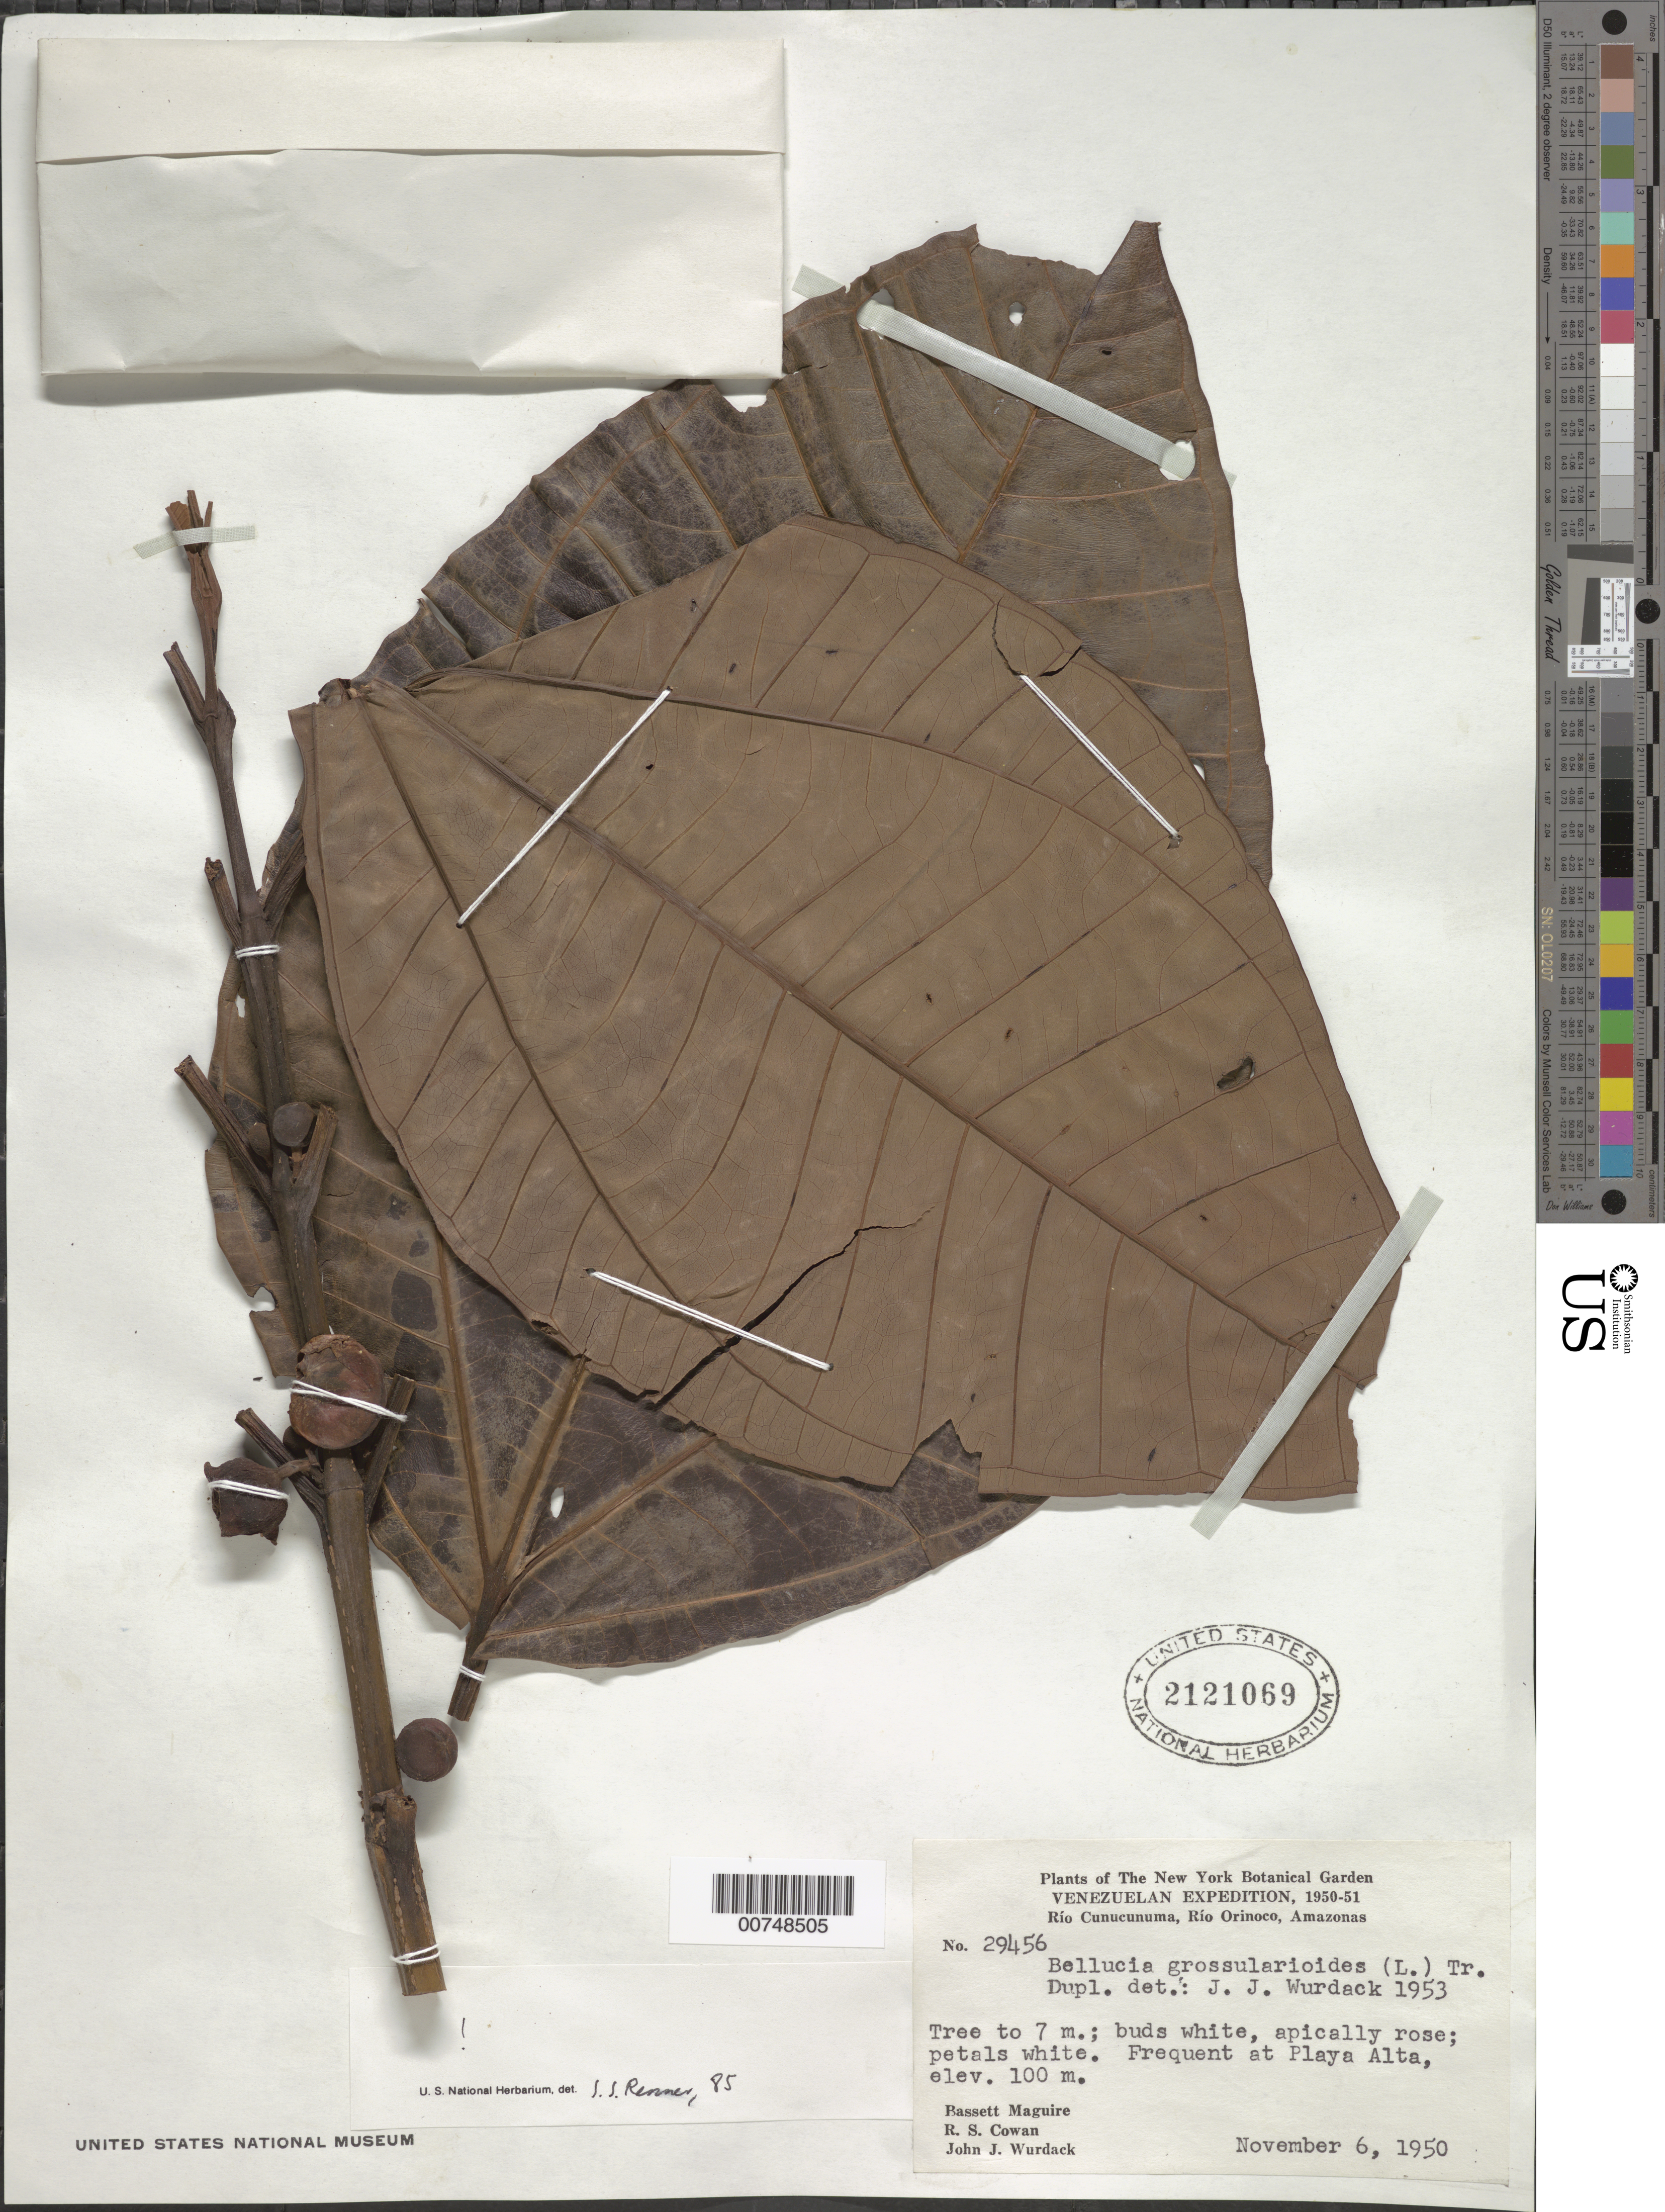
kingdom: Plantae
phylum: Tracheophyta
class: Magnoliopsida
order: Myrtales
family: Melastomataceae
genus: Bellucia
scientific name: Bellucia grossularioides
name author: (L.) Triana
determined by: Renner, --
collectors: B. Maguire, R. S. Cowan & J. J. Wurdack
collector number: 29456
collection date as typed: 6-Nov-50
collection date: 1950-11-06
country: Venezuela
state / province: Amazonas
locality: Cerro Duida, Río Cunucunuma, Playa Alta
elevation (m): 100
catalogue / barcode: US 2121069